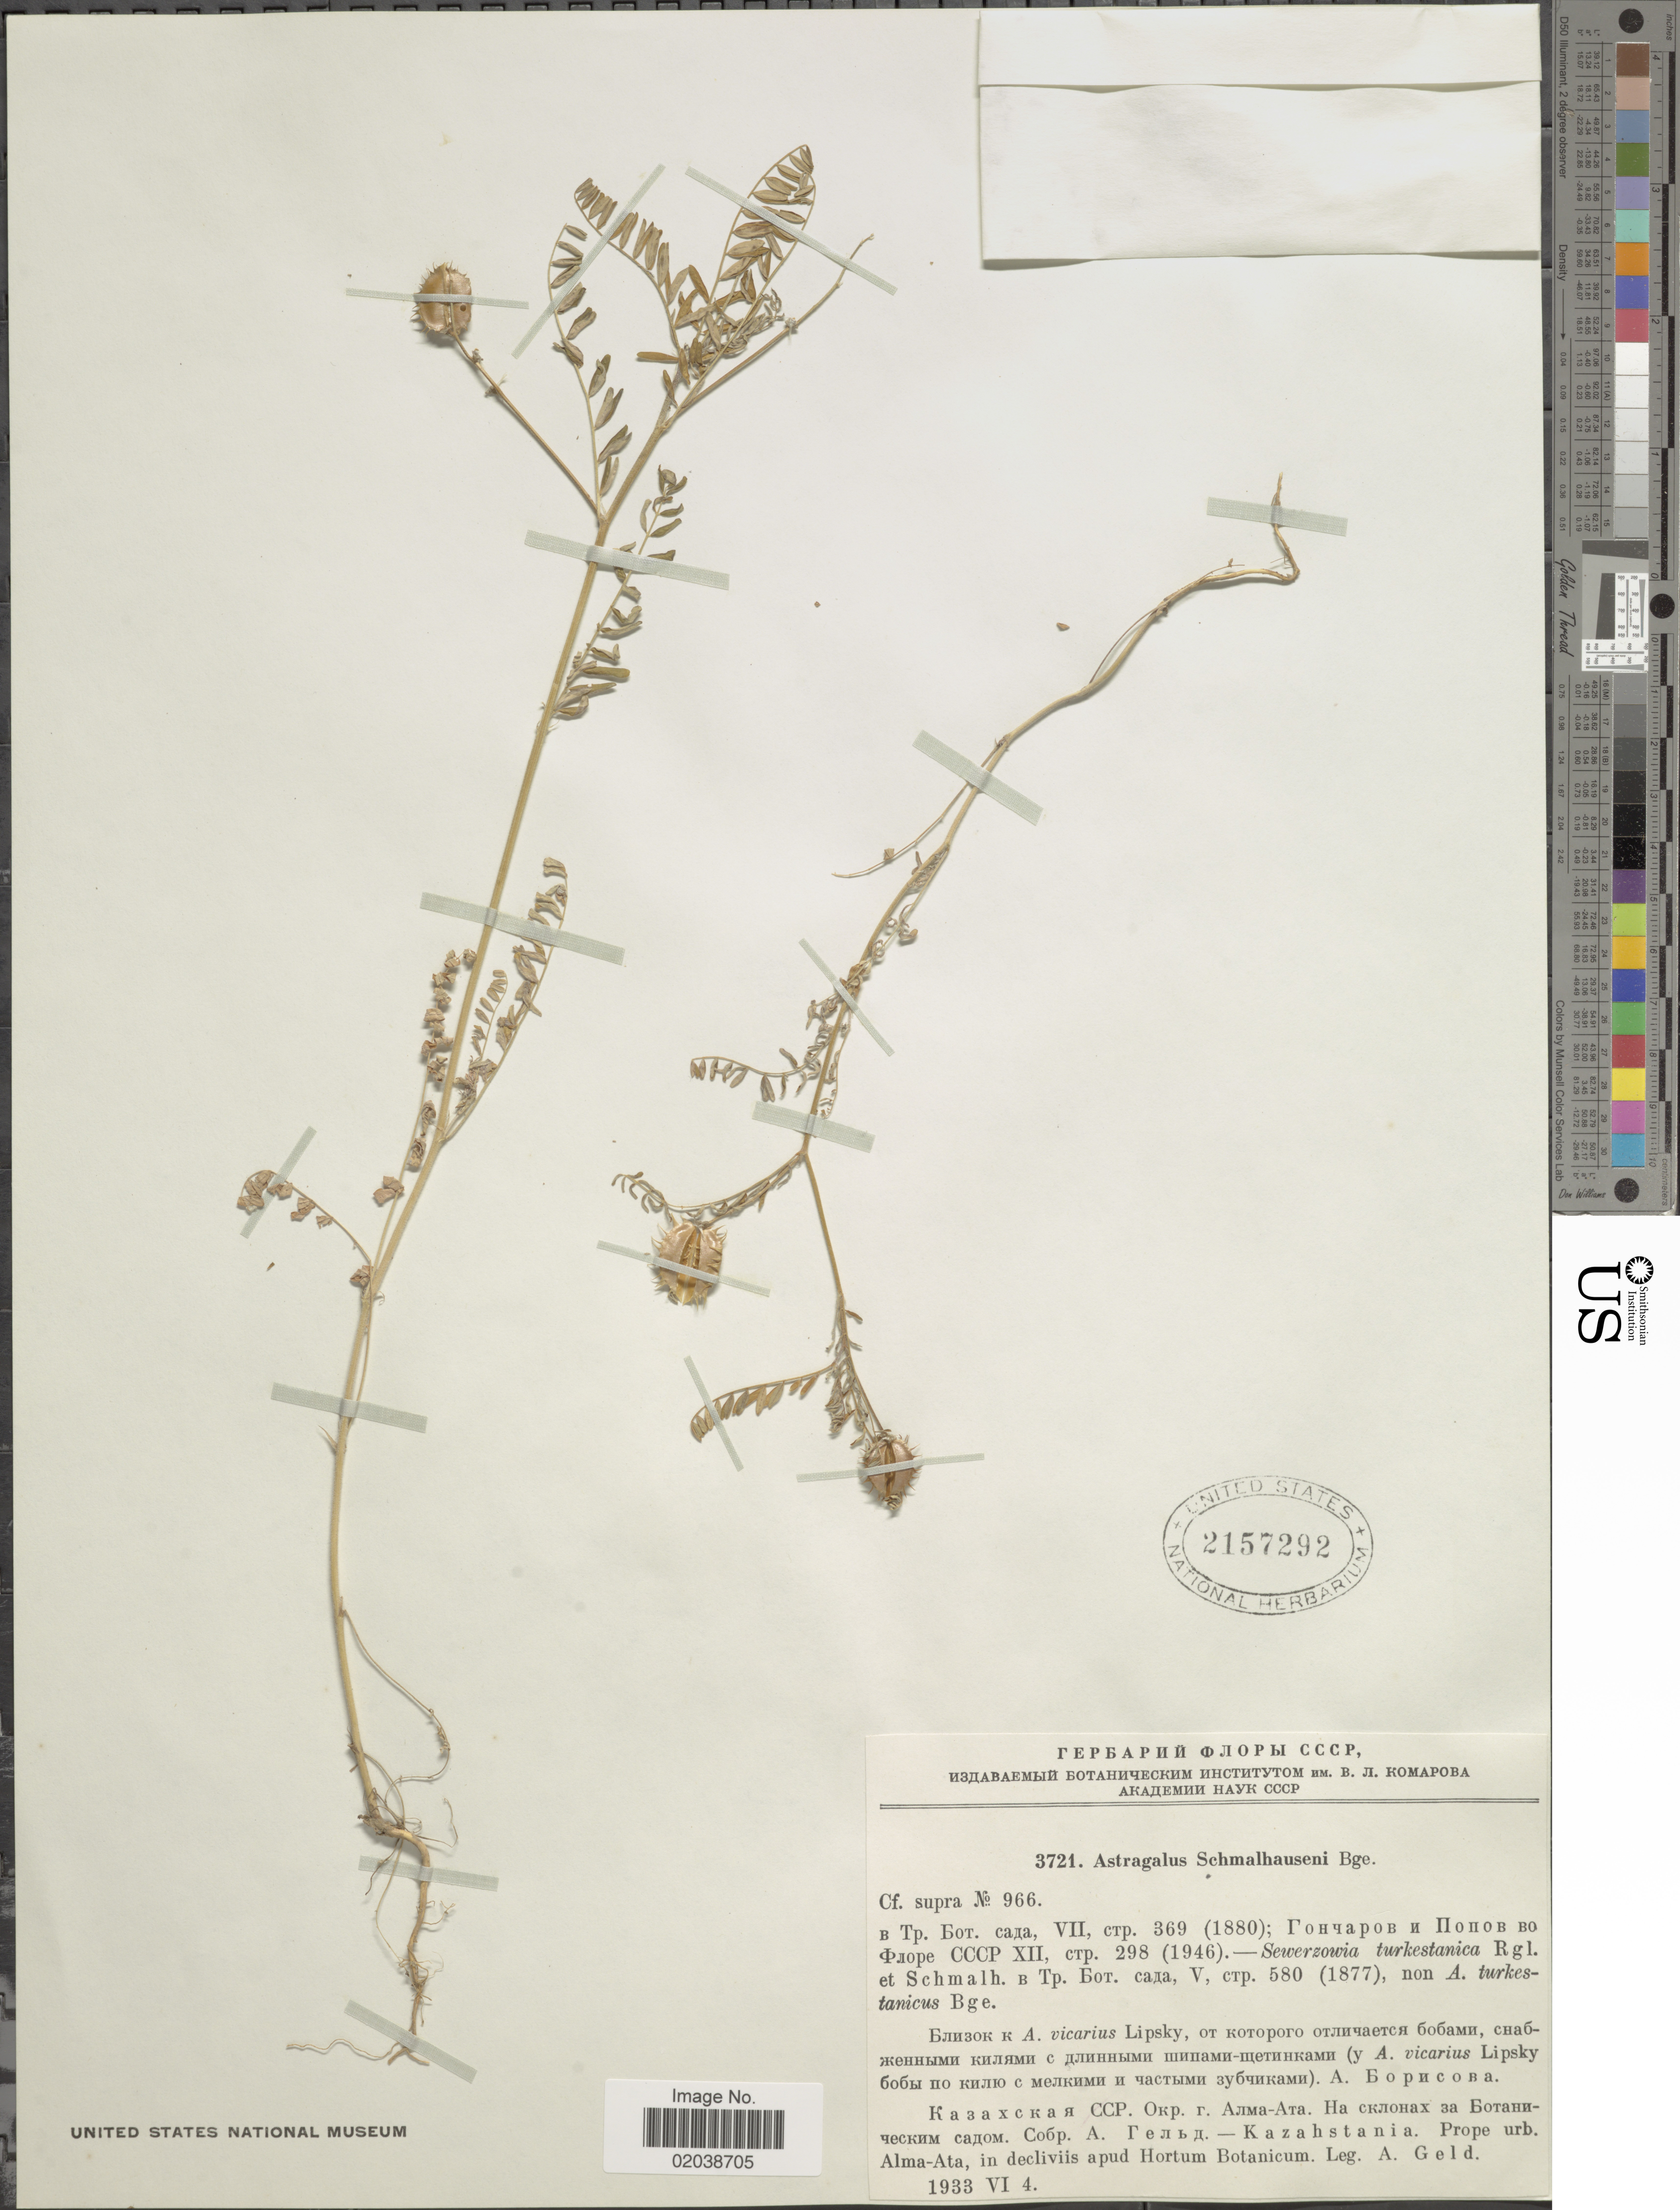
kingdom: Plantae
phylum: Tracheophyta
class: Magnoliopsida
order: Fabales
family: Fabaceae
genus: Astragalus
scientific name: Astragalus schmalhauseni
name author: Bunge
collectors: A. Geld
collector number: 3721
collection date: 1933-06-04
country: Kazakhstan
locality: Kazahstania. Prope urb. Alma-Ata, in declivibus apud Hortum Botanicum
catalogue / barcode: US 2157292